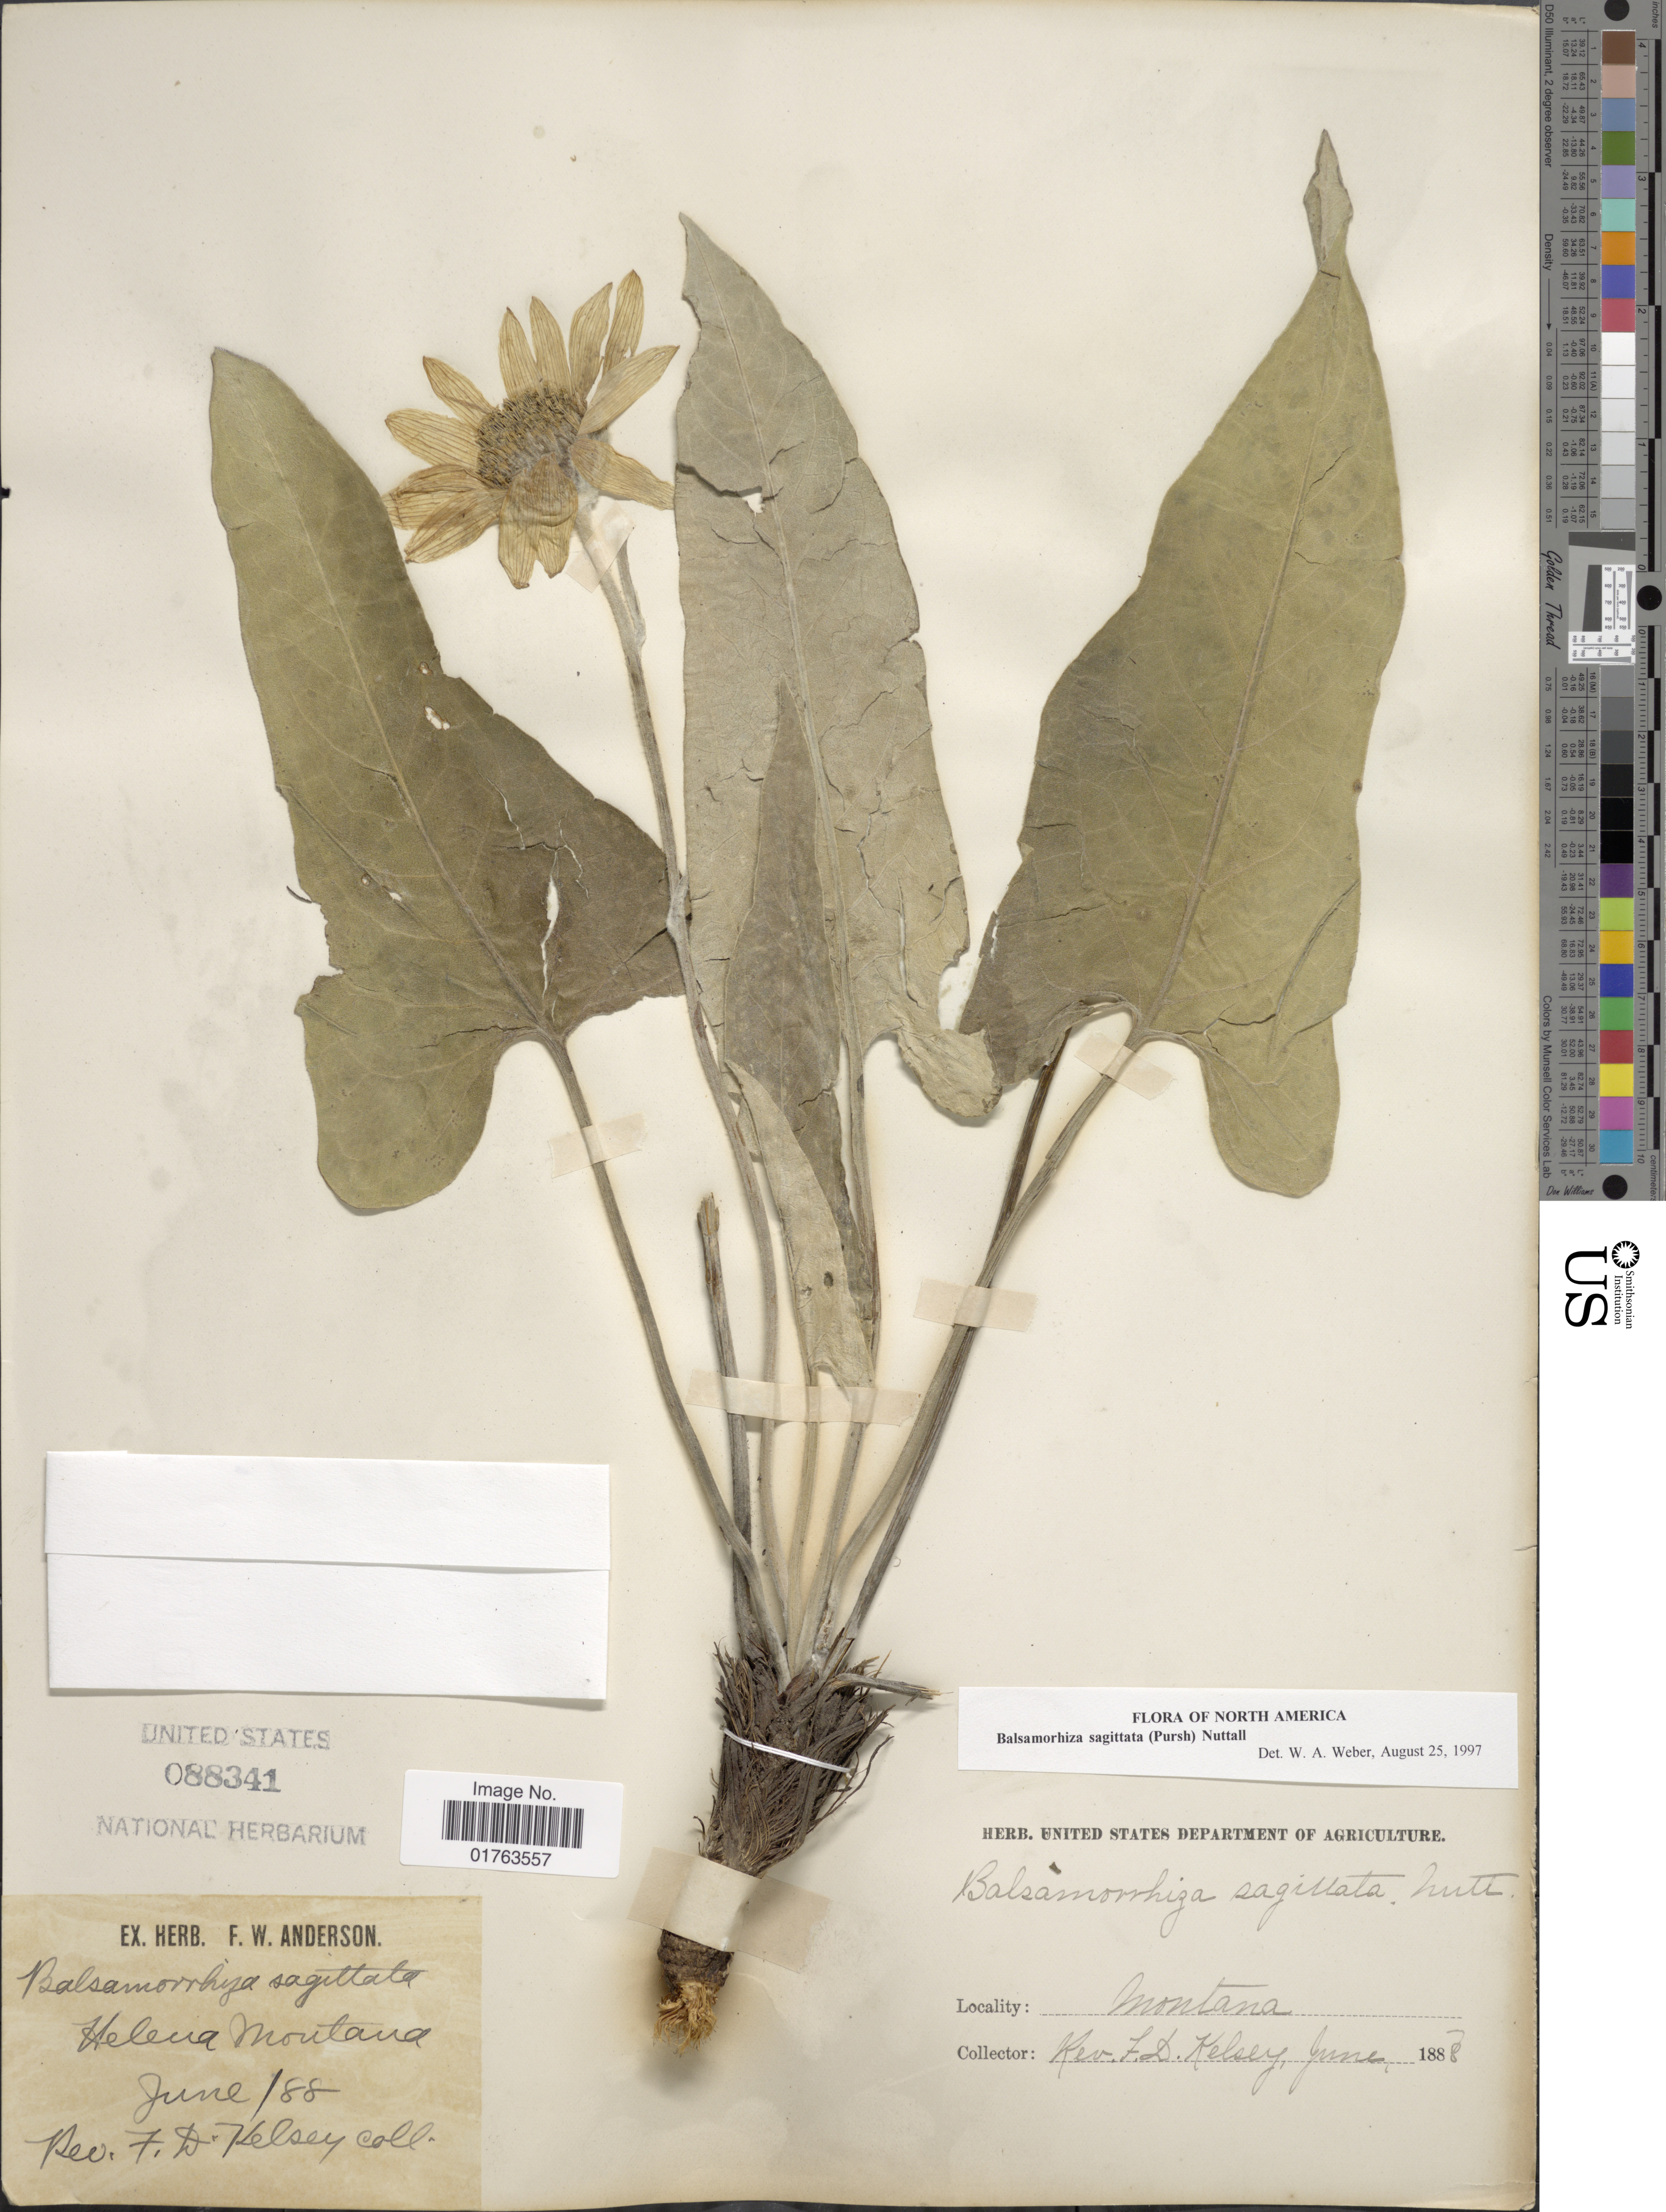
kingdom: Plantae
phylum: Tracheophyta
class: Magnoliopsida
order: Asterales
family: Asteraceae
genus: Balsamorhiza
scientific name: Balsamorhiza sagittata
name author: (Pursh) Nutt.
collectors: F. Kelsey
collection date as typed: Transcribed d/m/y: /6/88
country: United States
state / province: Montana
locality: Helena Montana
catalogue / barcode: US 88341